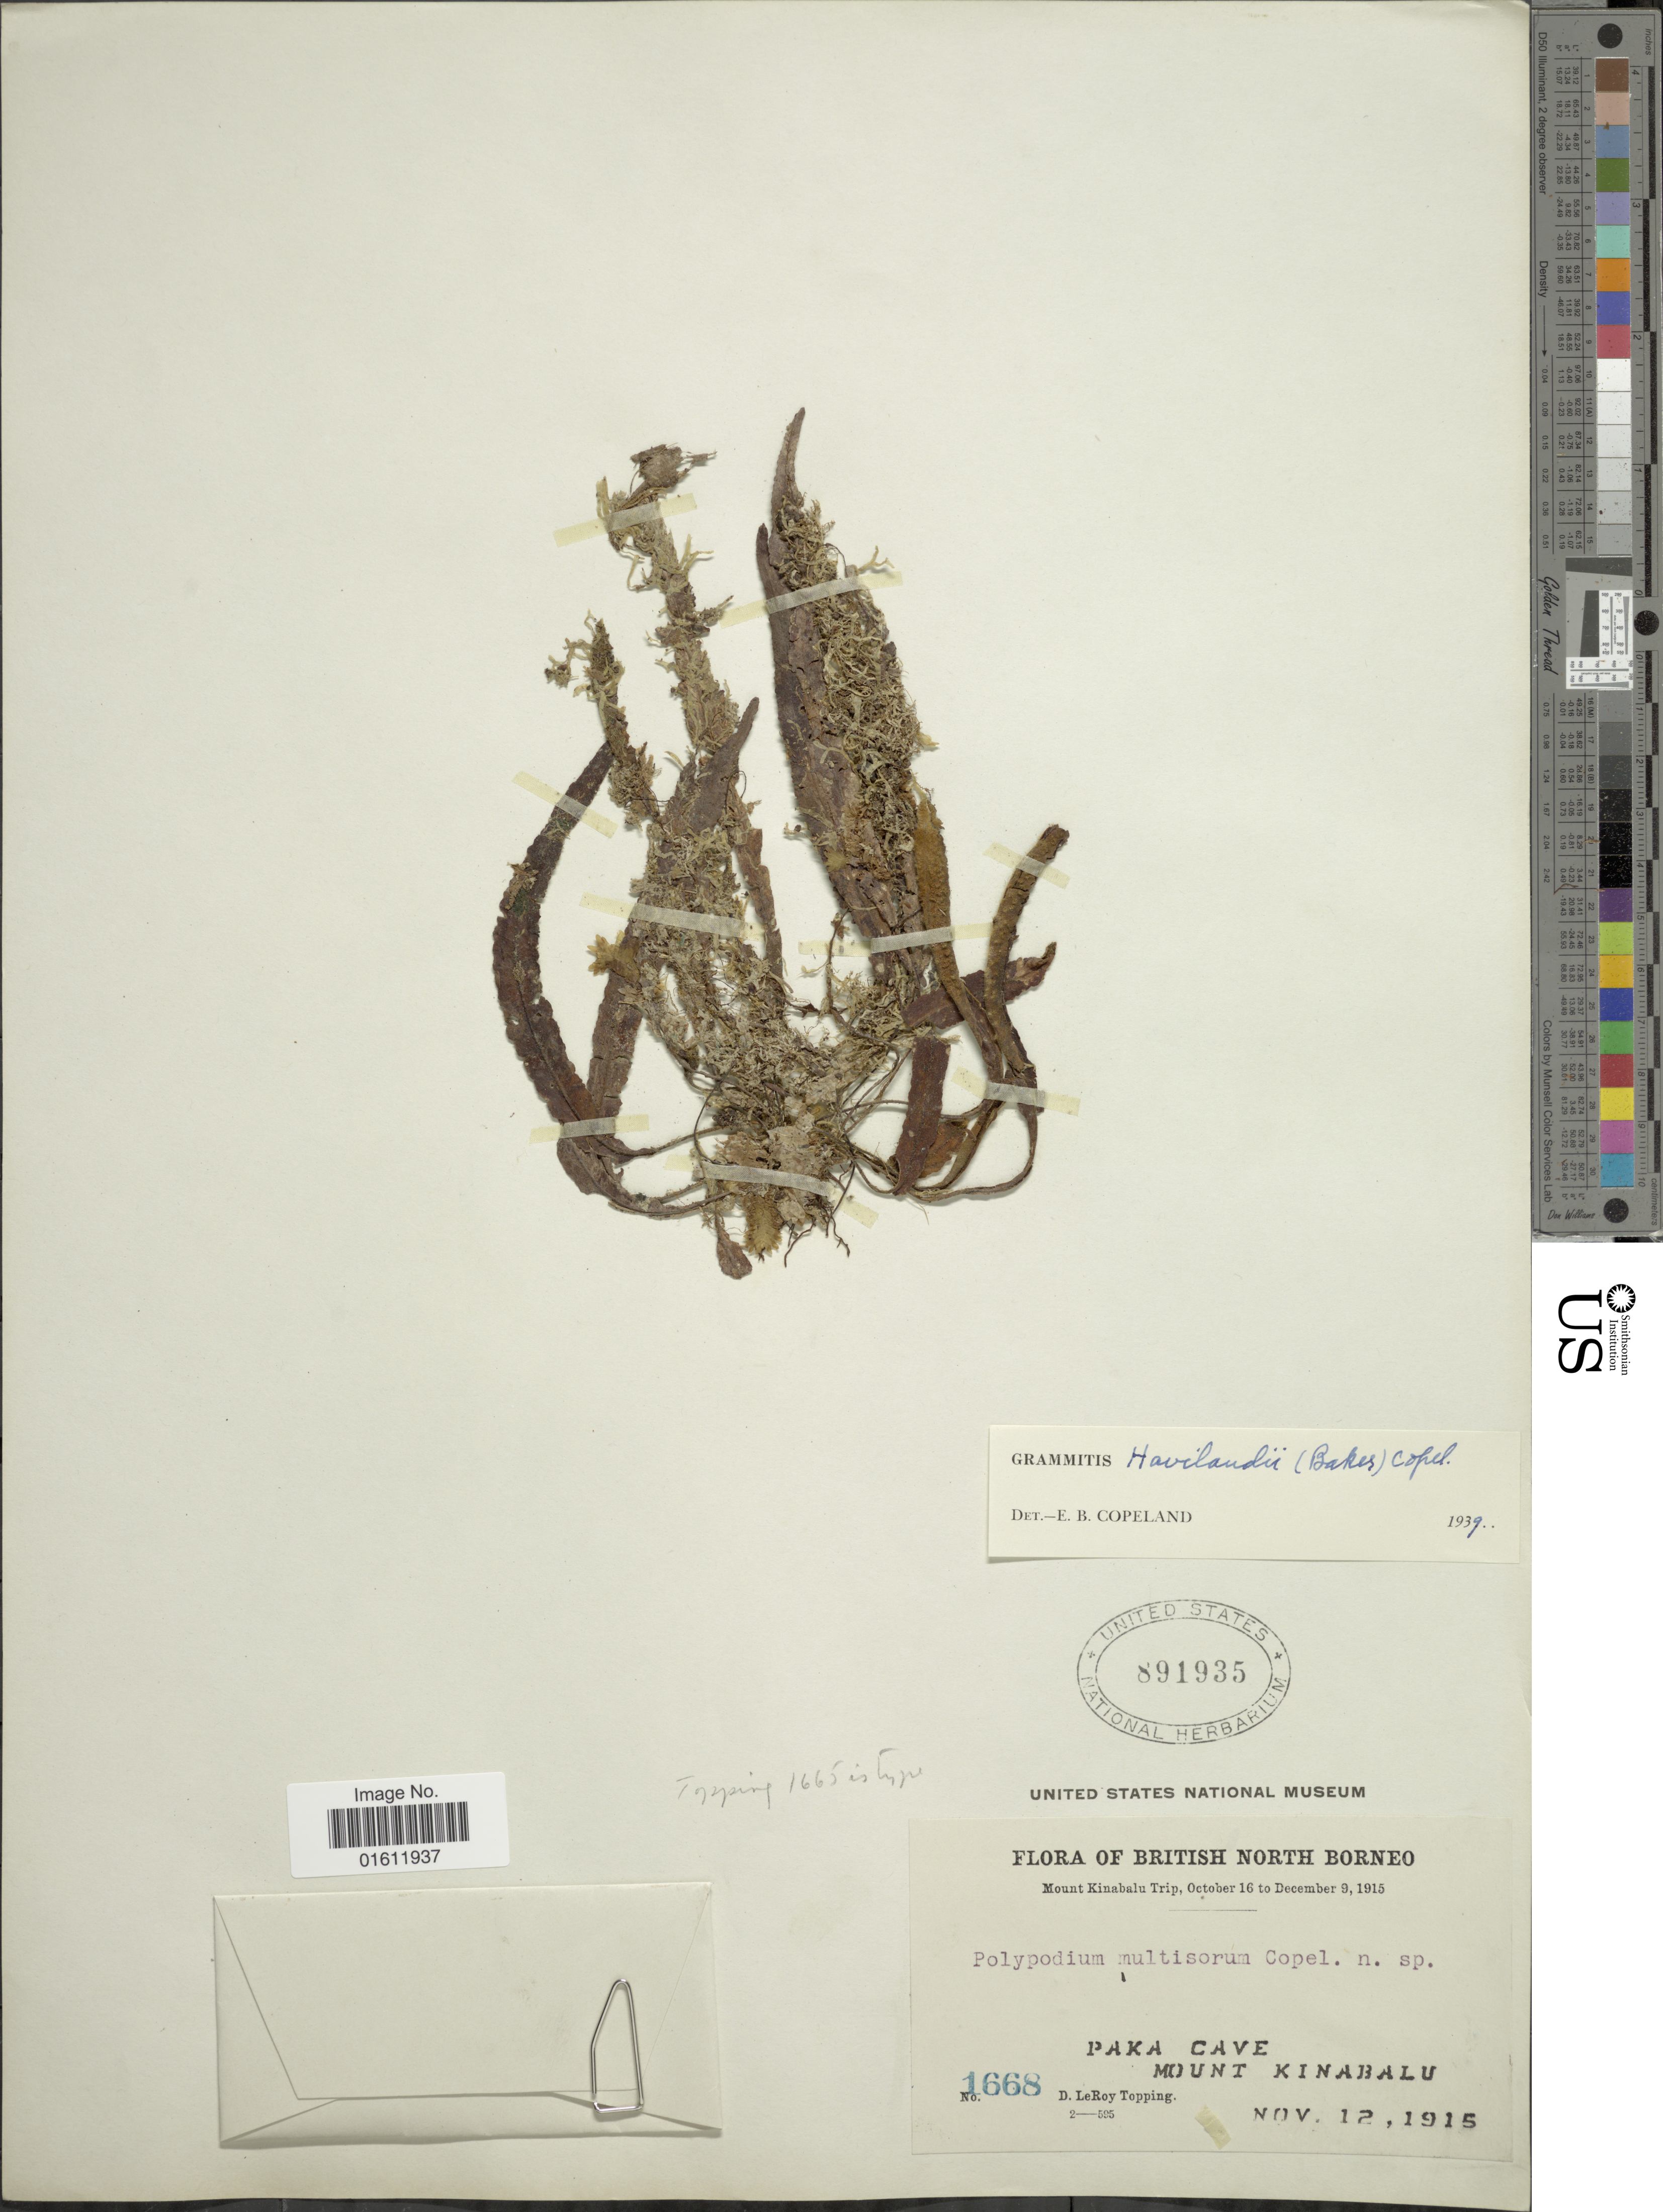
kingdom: Plantae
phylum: Tracheophyta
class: Polypodiopsida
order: Polypodiales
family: Polypodiaceae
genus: Radiogrammitis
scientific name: Radiogrammitis havilandii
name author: (Baker) Parris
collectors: D. L. Topping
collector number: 1668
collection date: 1915-11-12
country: Malaysia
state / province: Sabah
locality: British North Borneo, Paka Cave, Mount Kinabalu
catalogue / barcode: US 891935